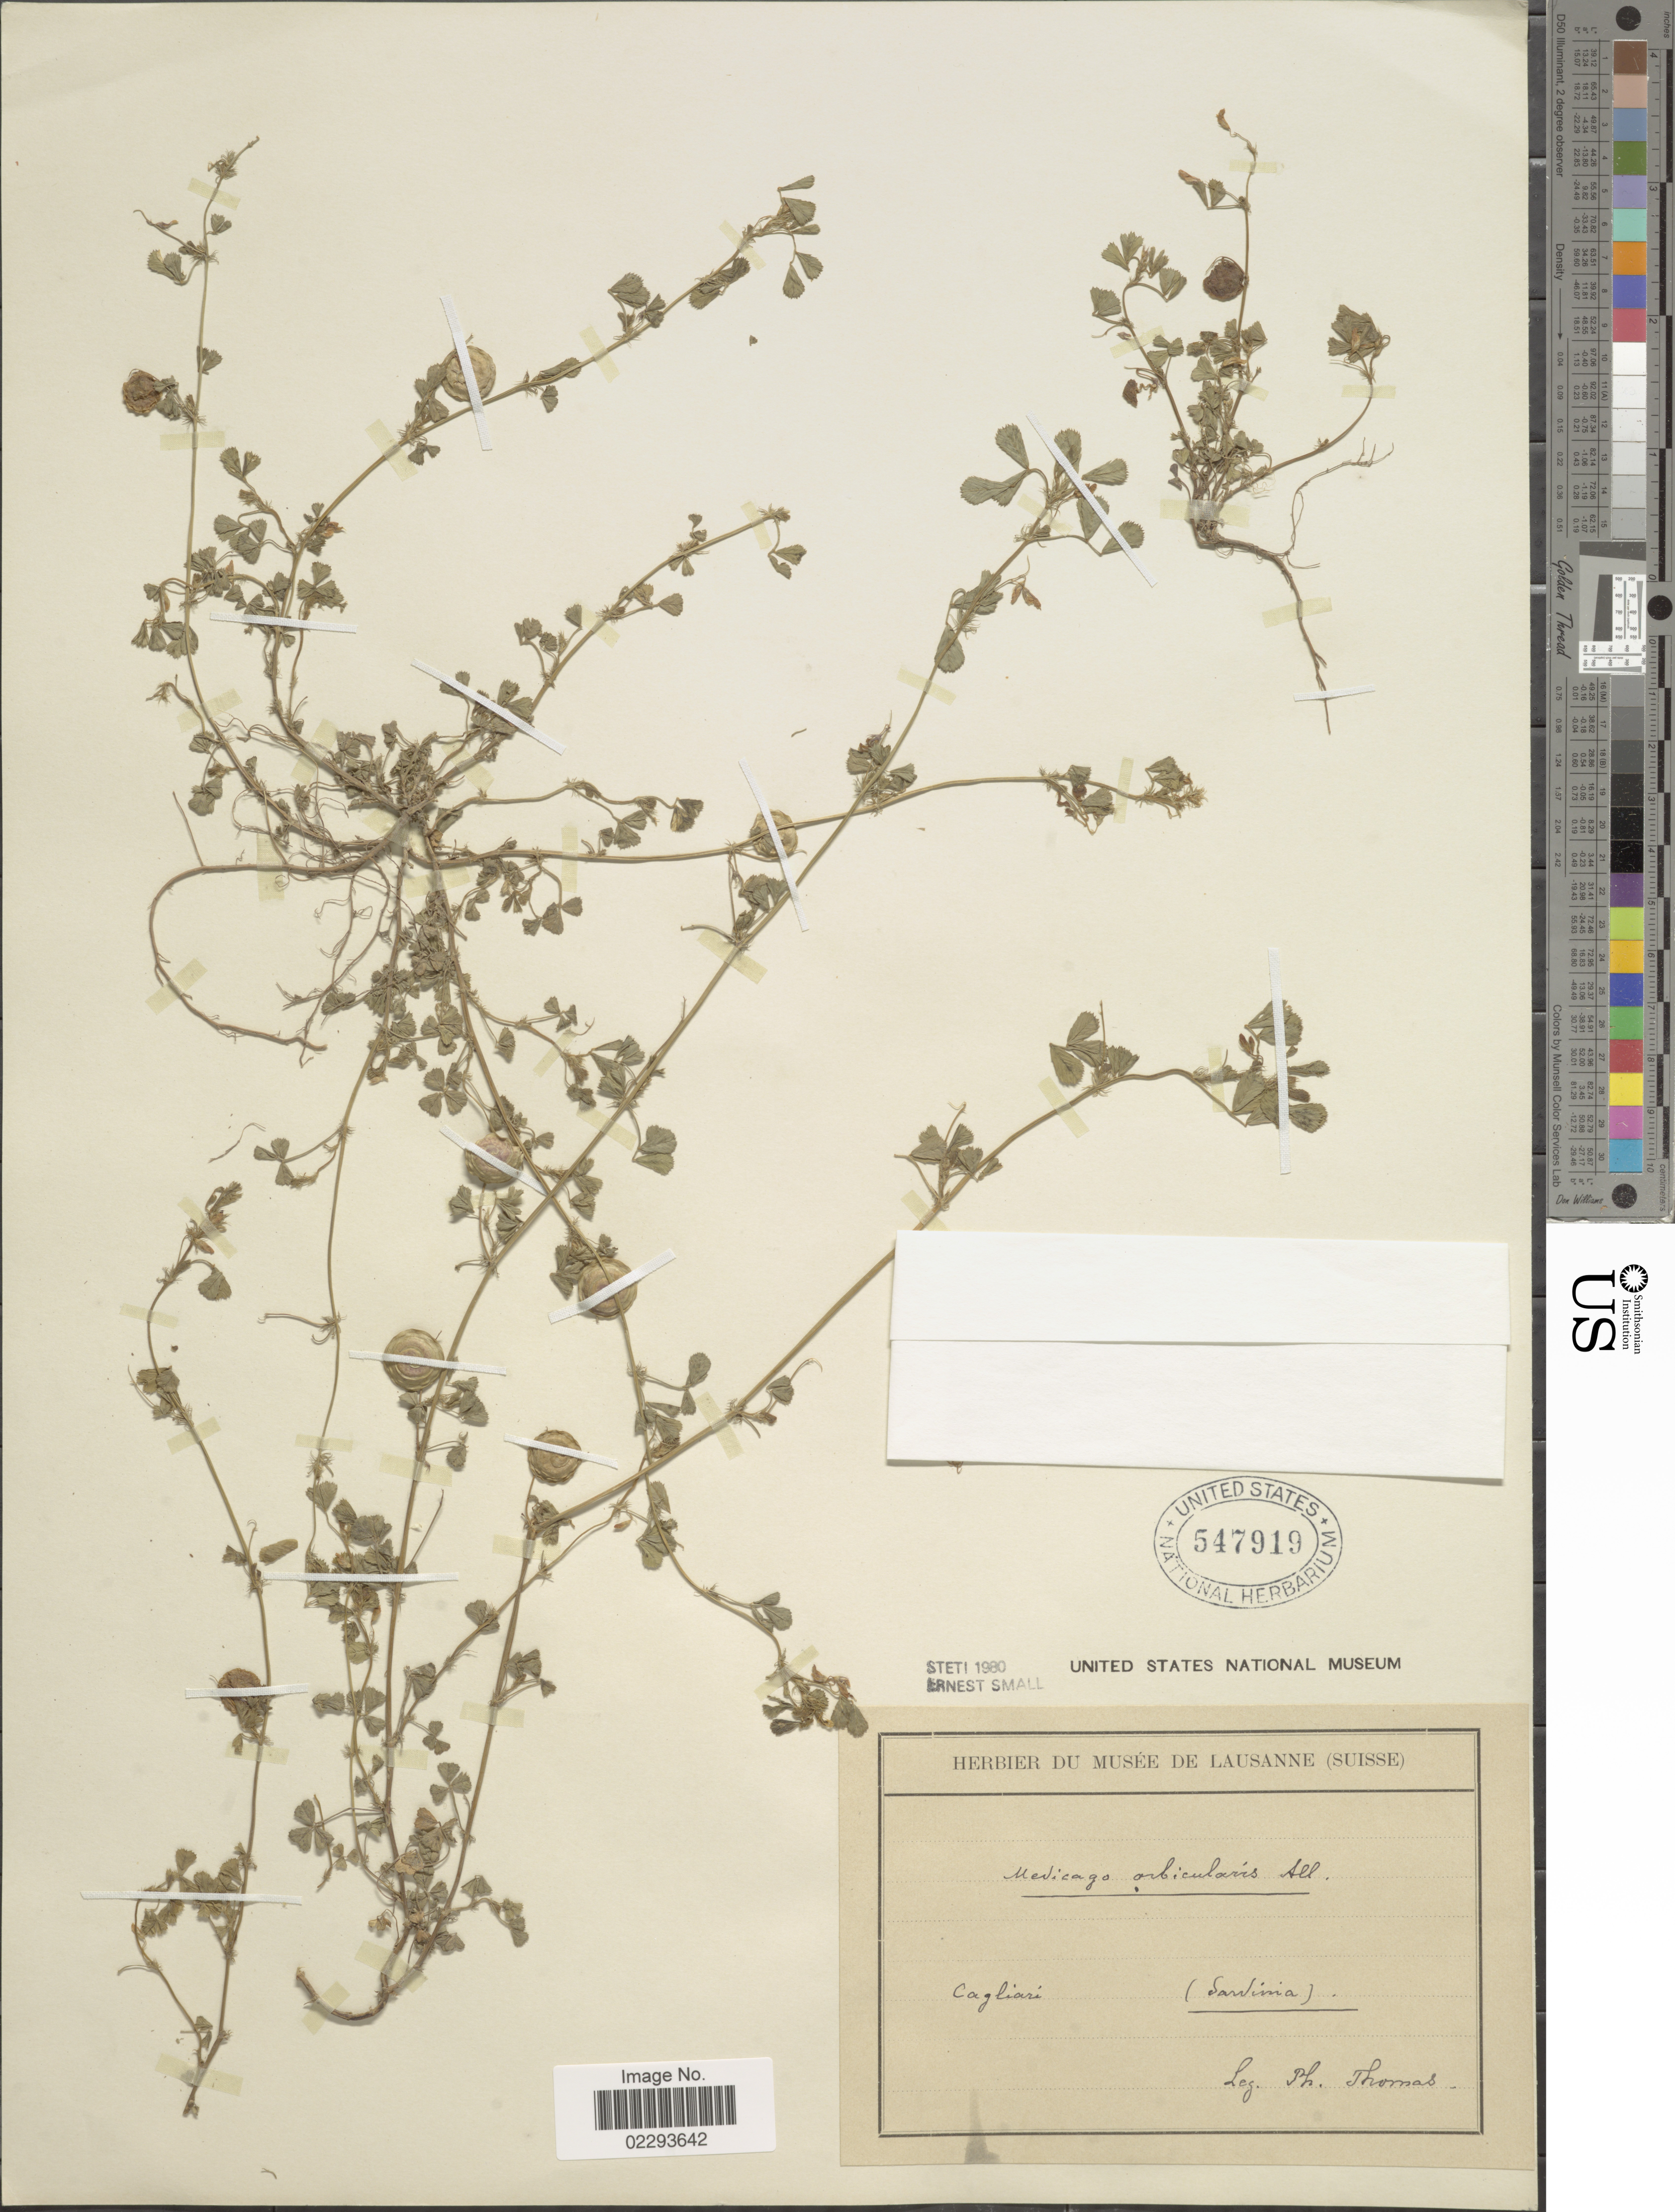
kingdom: Plantae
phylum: Tracheophyta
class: Magnoliopsida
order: Fabales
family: Fabaceae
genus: Medicago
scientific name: Medicago orbicularis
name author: (L.) Bartal.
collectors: P. Thomas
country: Italy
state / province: Sardegna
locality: Cagliari (Sardinia)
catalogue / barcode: US 547919